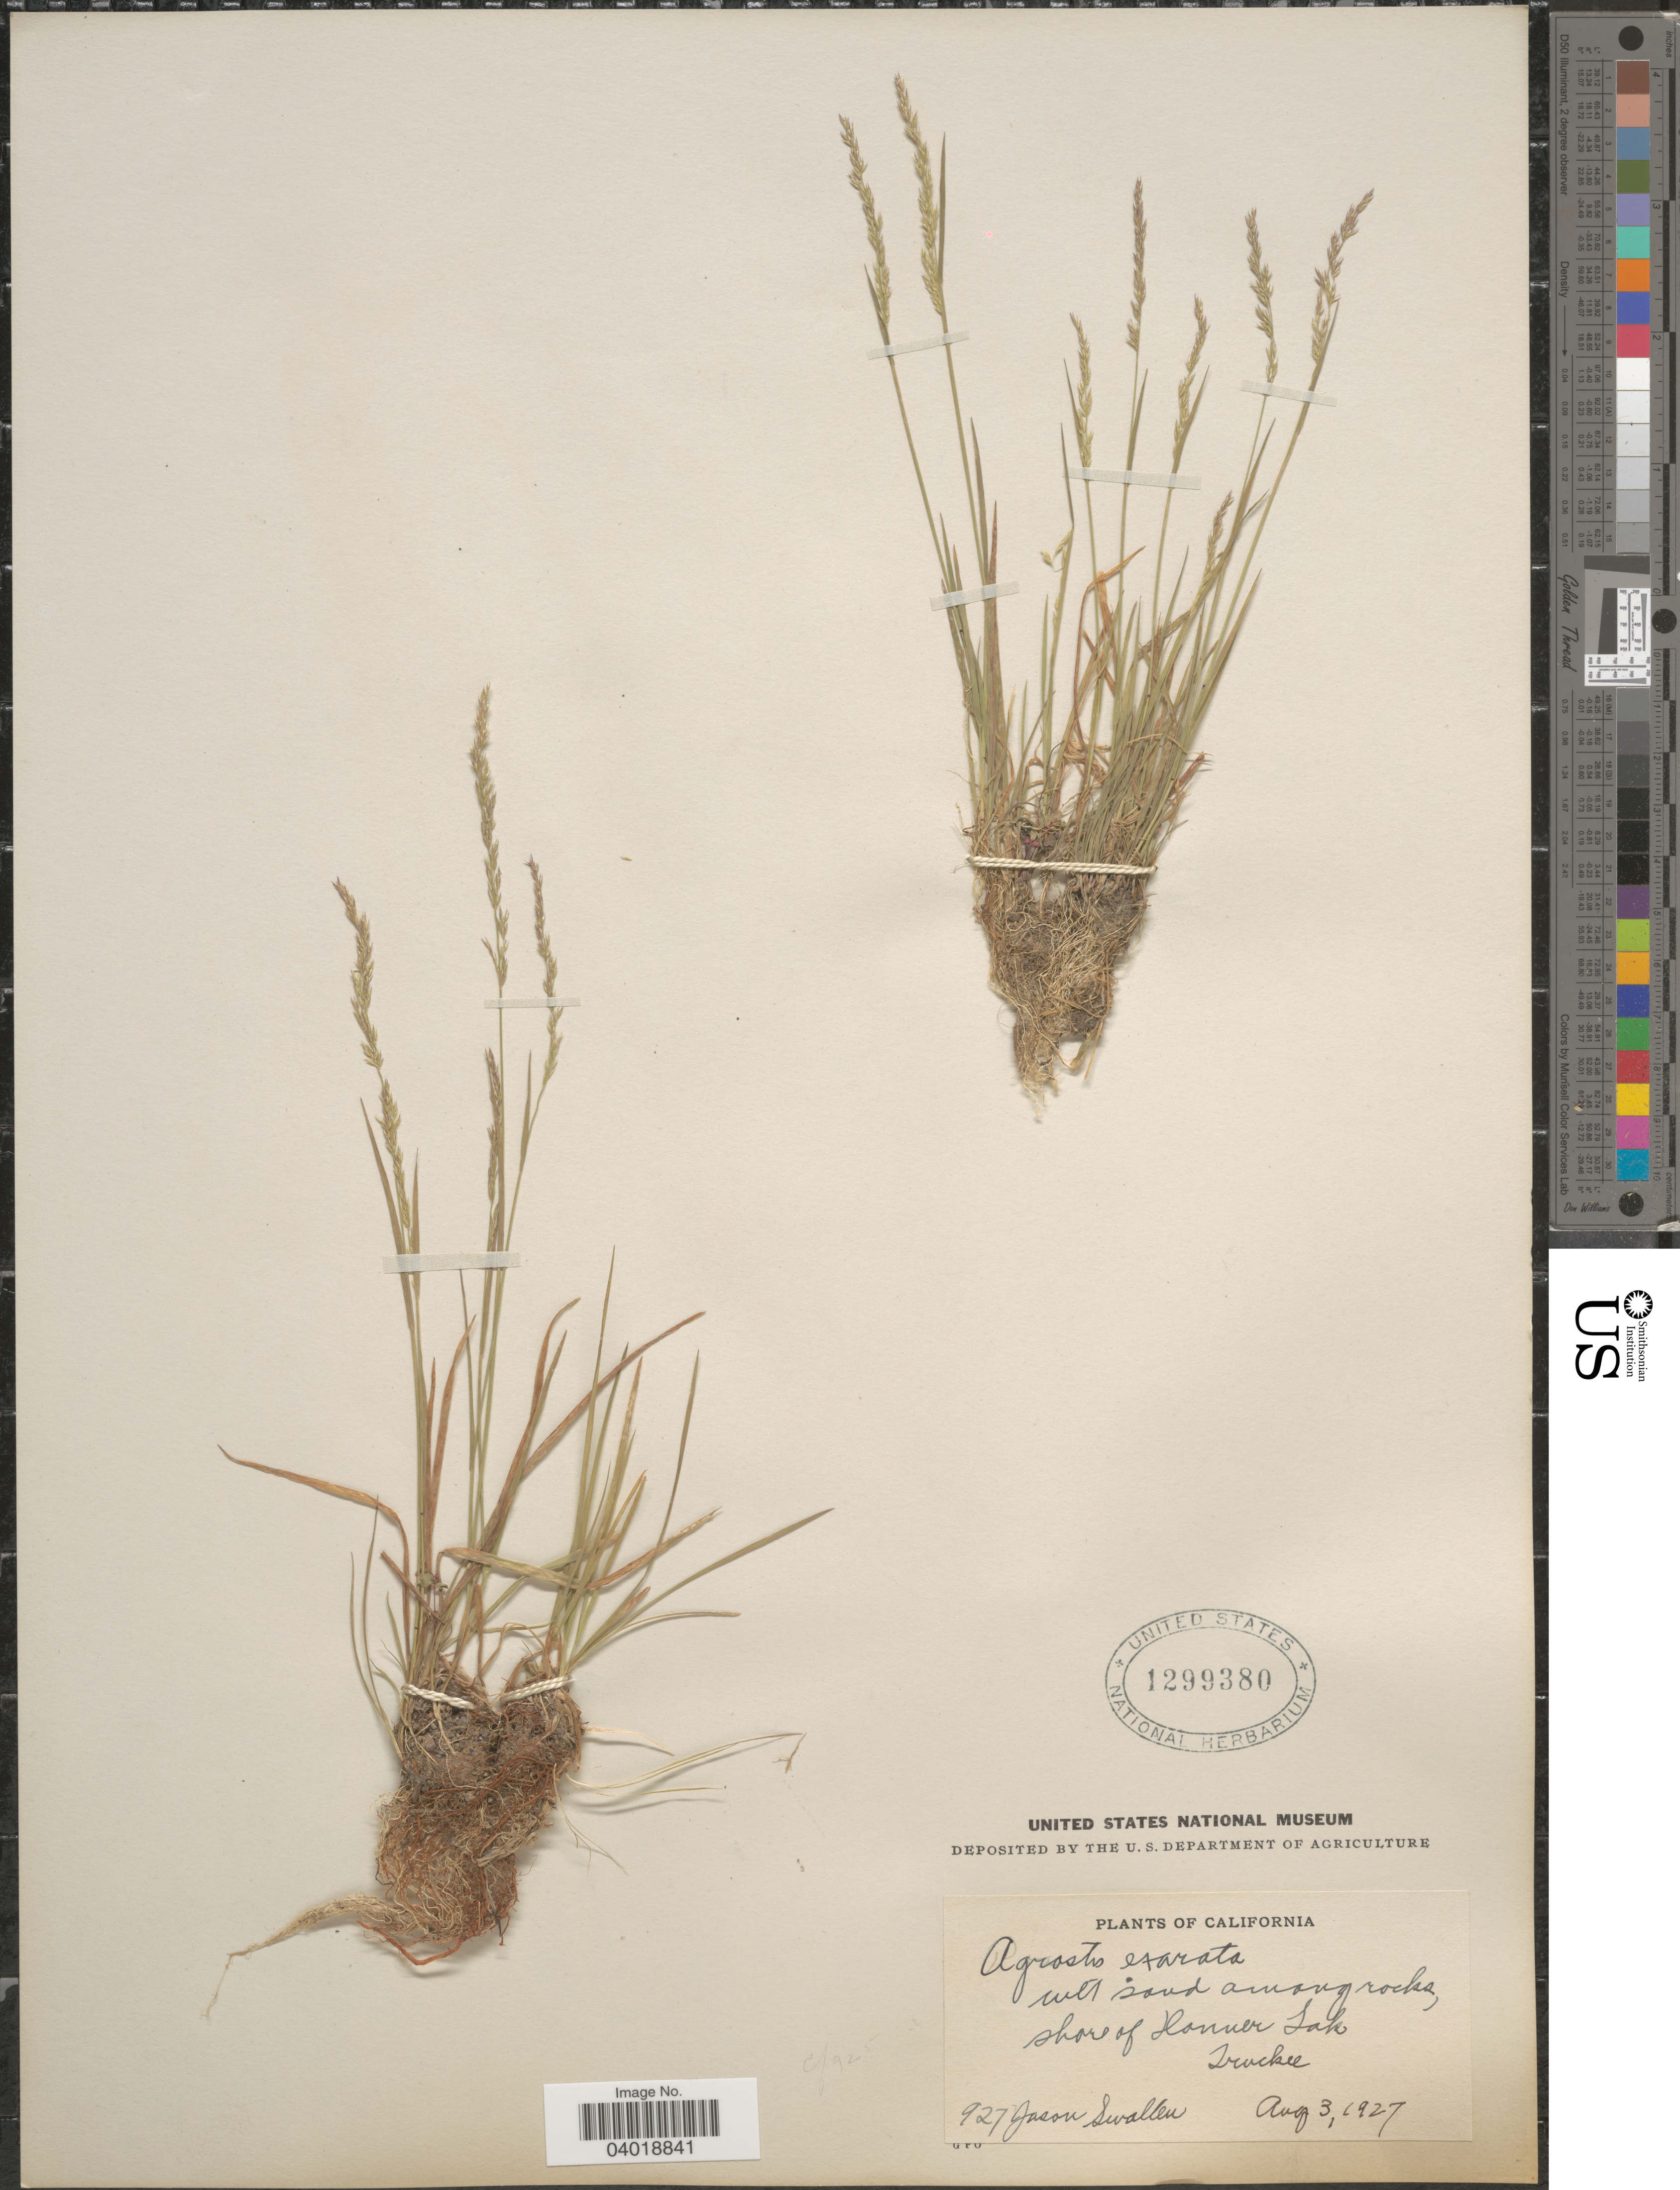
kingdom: Plantae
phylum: Tracheophyta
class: Liliopsida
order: Poales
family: Poaceae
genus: Agrostis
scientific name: Agrostis exarata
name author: Trin.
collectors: J. R. Swallen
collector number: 927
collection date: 1927-08-03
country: United States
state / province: California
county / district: Nevada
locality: Among rocks, shore of Donner Lake. Truckee.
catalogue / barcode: US 1299380